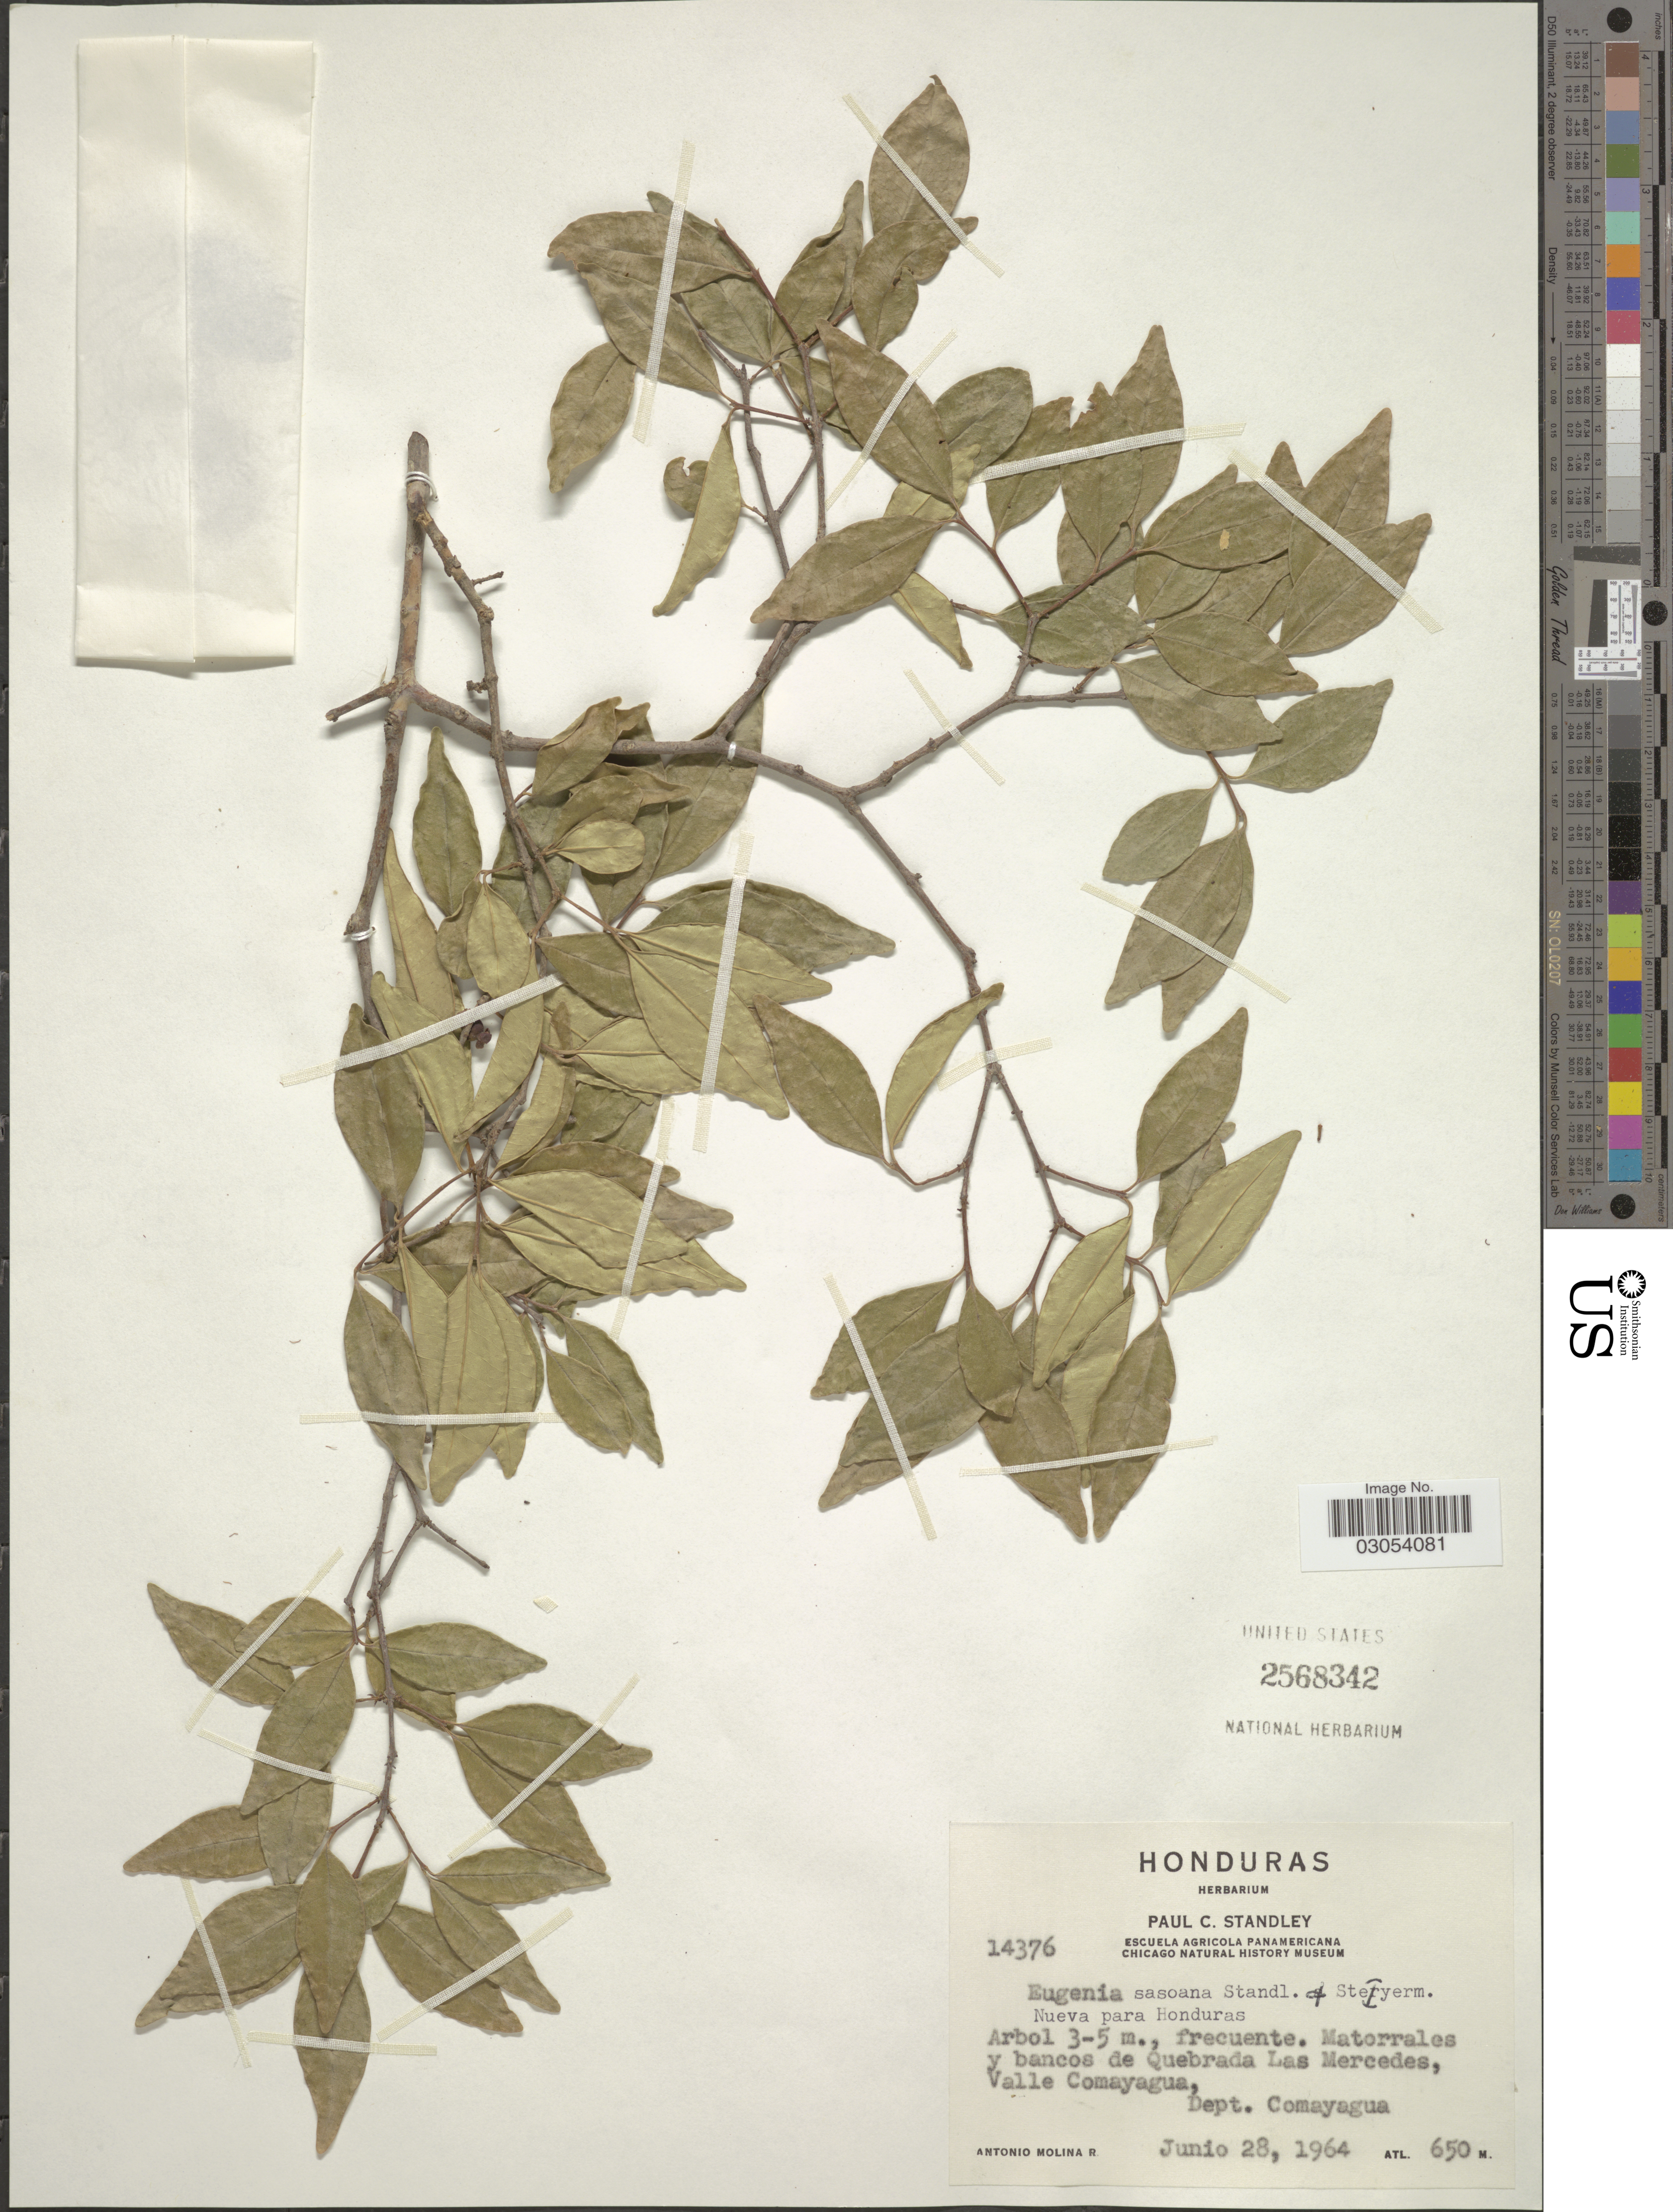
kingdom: Plantae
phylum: Tracheophyta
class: Magnoliopsida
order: Myrtales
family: Myrtaceae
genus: Eugenia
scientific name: Eugenia sasoana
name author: Standl. & Steyerm.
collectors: A. Molina R.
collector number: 14376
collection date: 1964-06-28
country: Honduras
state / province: Comayagua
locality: Matorrales y bancos de Quebrada Las Mercedes, Valle Comayagua, Dept. Comayagua.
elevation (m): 650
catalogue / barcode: US 2568342